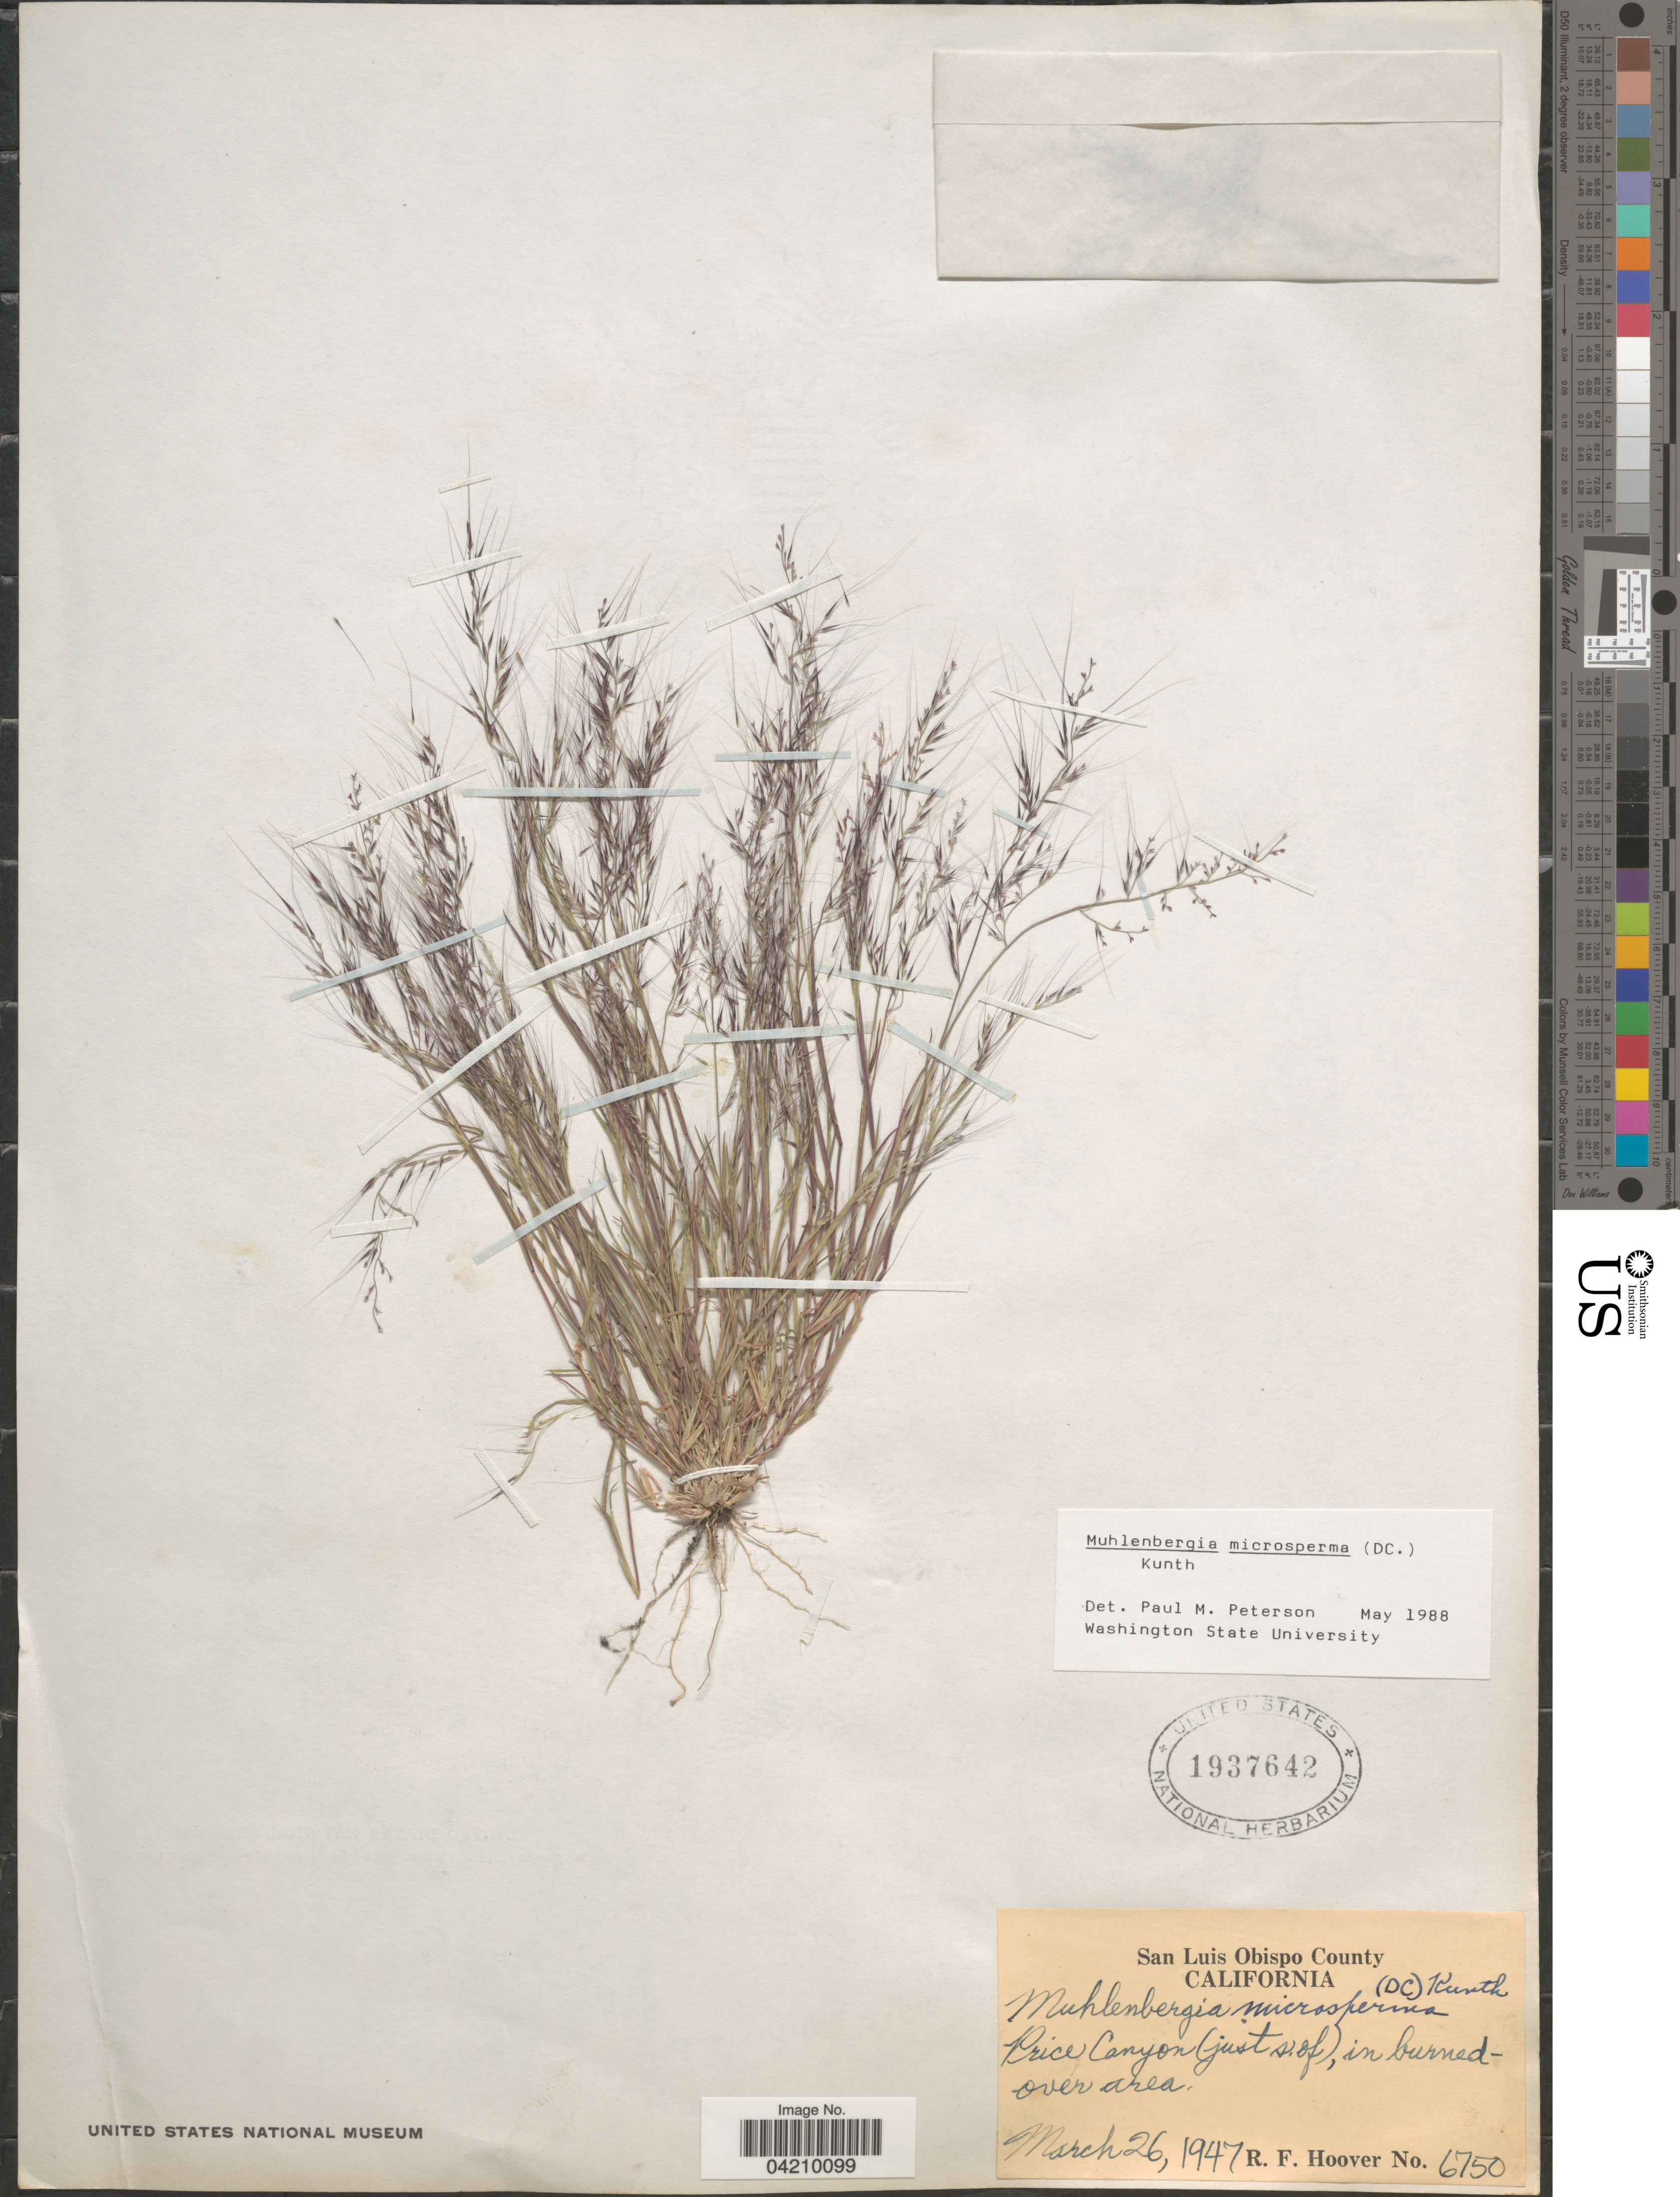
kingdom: Plantae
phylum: Tracheophyta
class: Liliopsida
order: Poales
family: Poaceae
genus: Muhlenbergia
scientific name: Muhlenbergia microsperma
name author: (DC.) Kunth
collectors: R. F. Hoover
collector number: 6750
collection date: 1947-03-26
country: United States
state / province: California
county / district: San Luis Obispo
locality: San Luis Obispo County. Price Canyon (just s. of), in burned over area.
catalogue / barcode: US 1937642